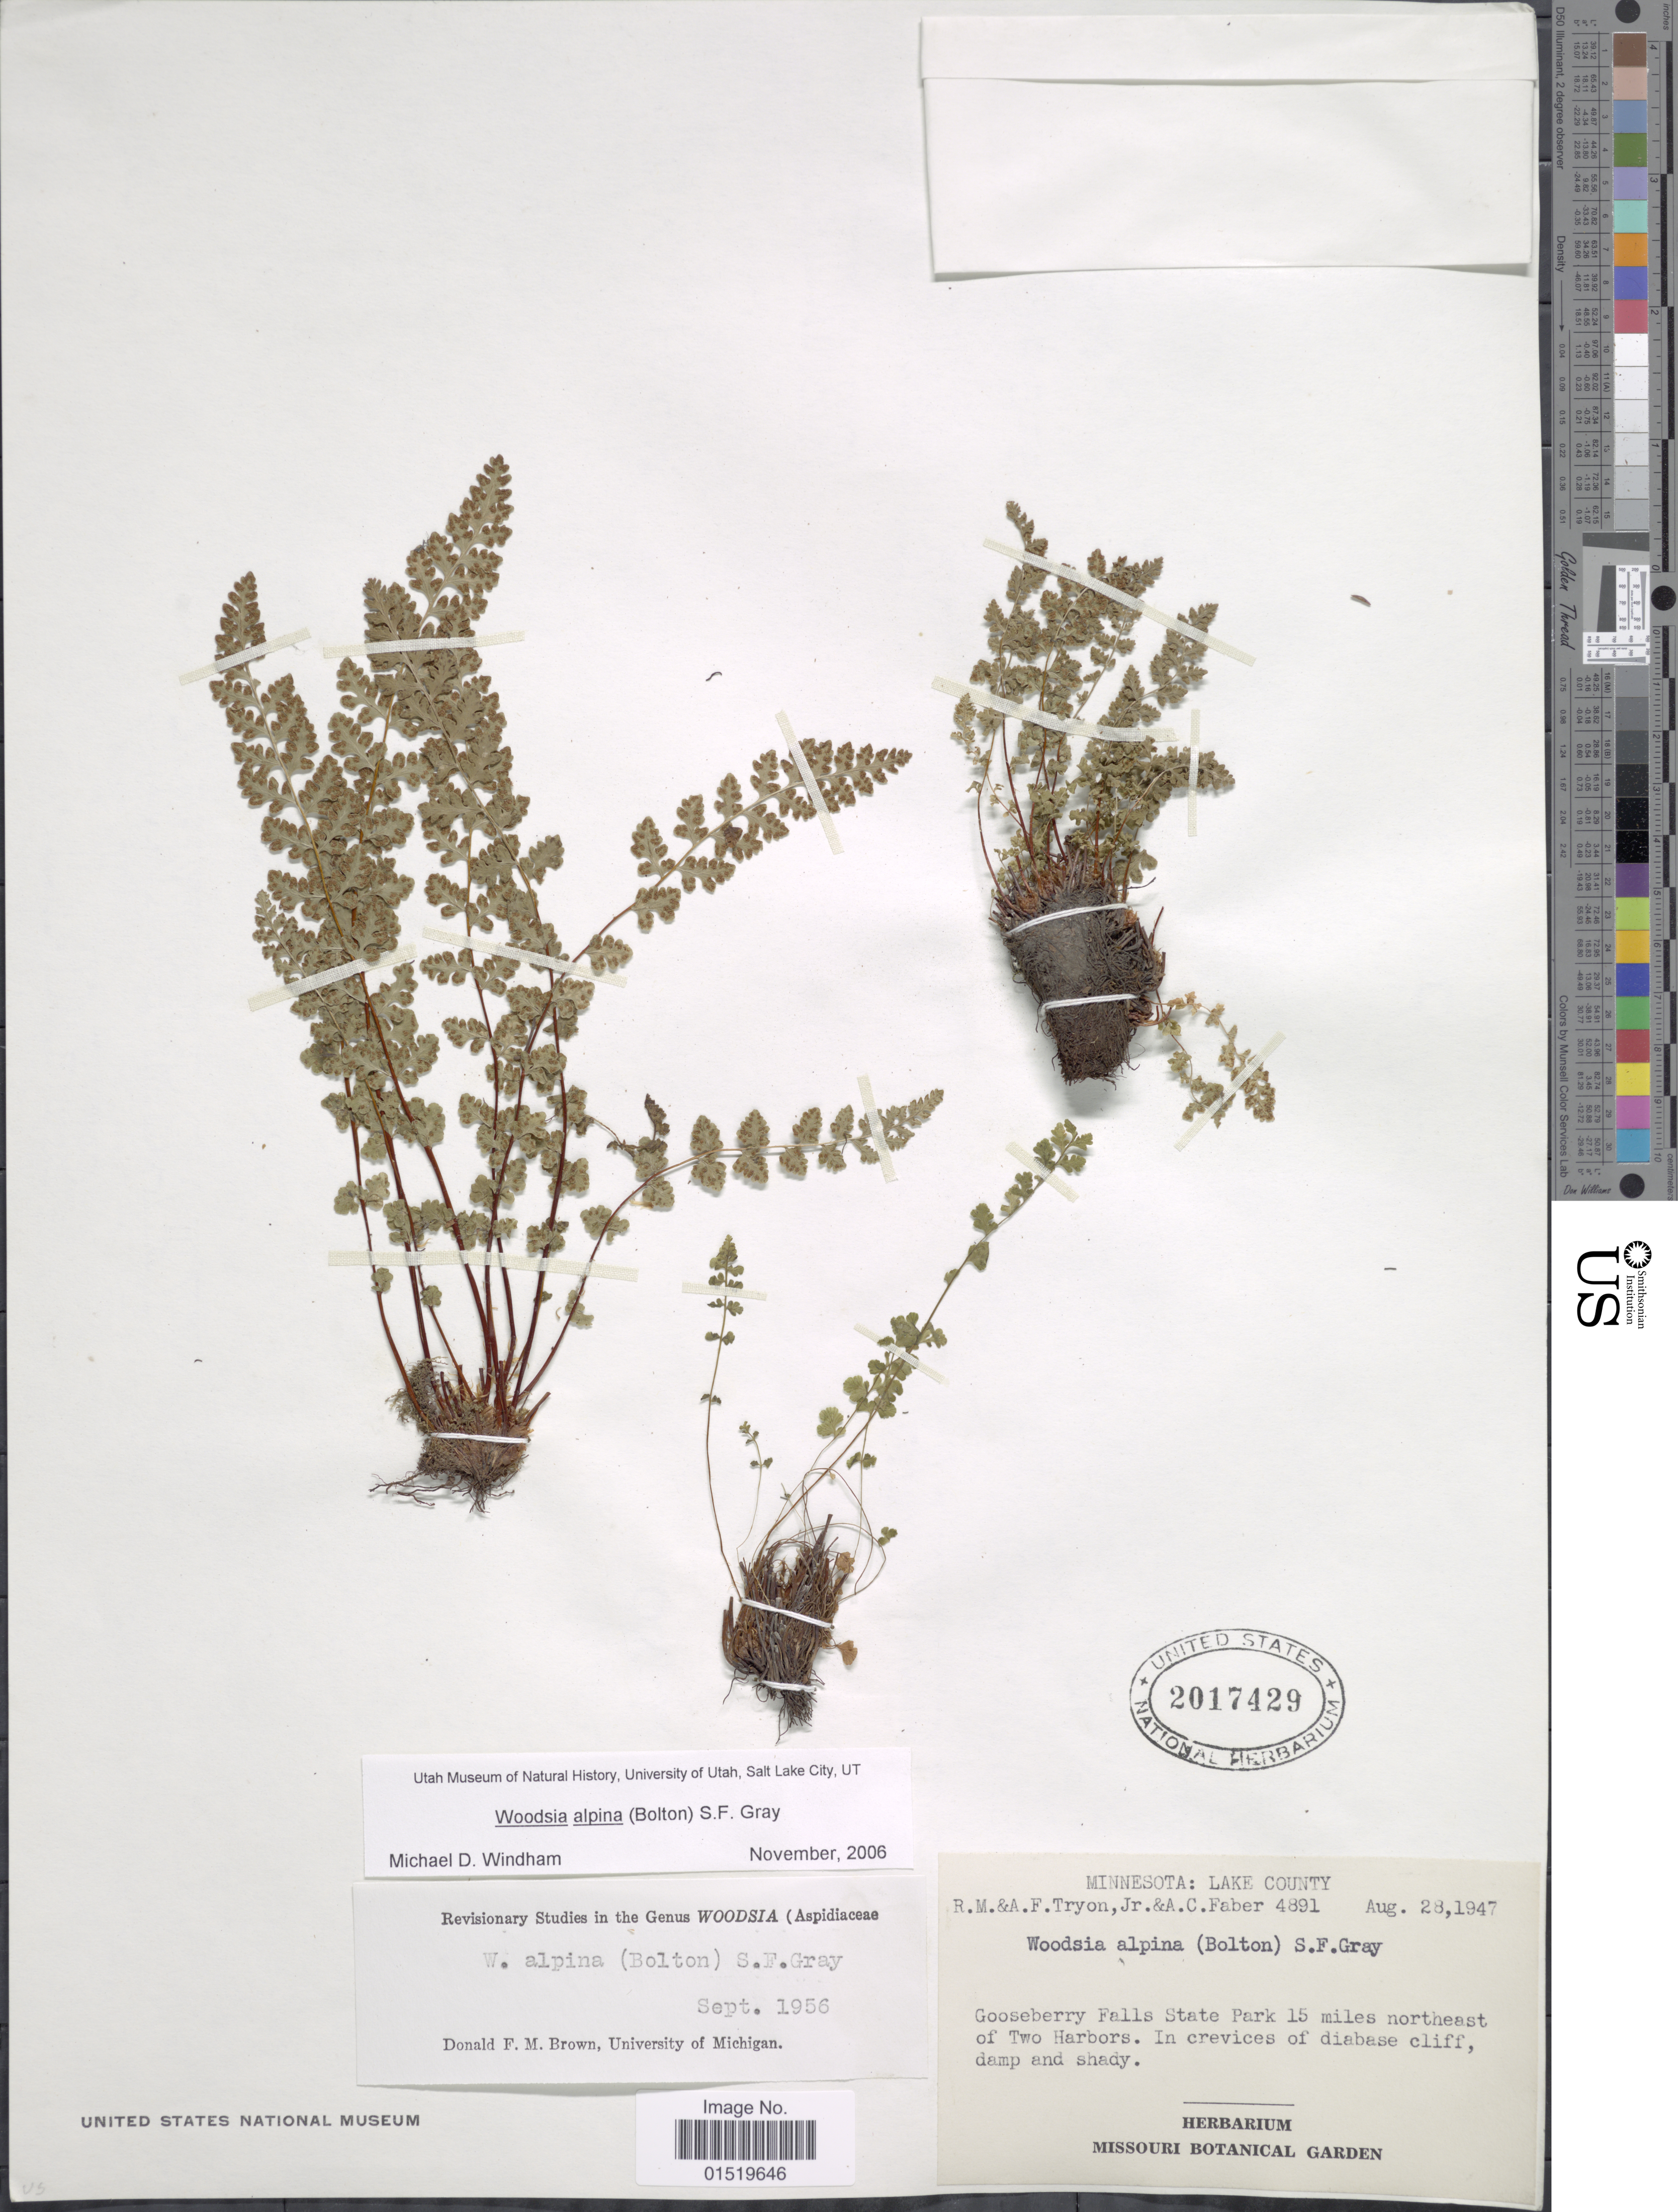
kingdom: Plantae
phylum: Tracheophyta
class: Polypodiopsida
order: Polypodiales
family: Woodsiaceae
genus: Woodsia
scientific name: Woodsia alpina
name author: (Bolton) S.F. Gray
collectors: R. M. Tryon, A. F. Tryon & A. Faber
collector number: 4891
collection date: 1947-08-28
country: United States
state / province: Minnesota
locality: Lake County, Gooseberry Falls State Park 15 miles northeast of Two harbors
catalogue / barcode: US 2017429